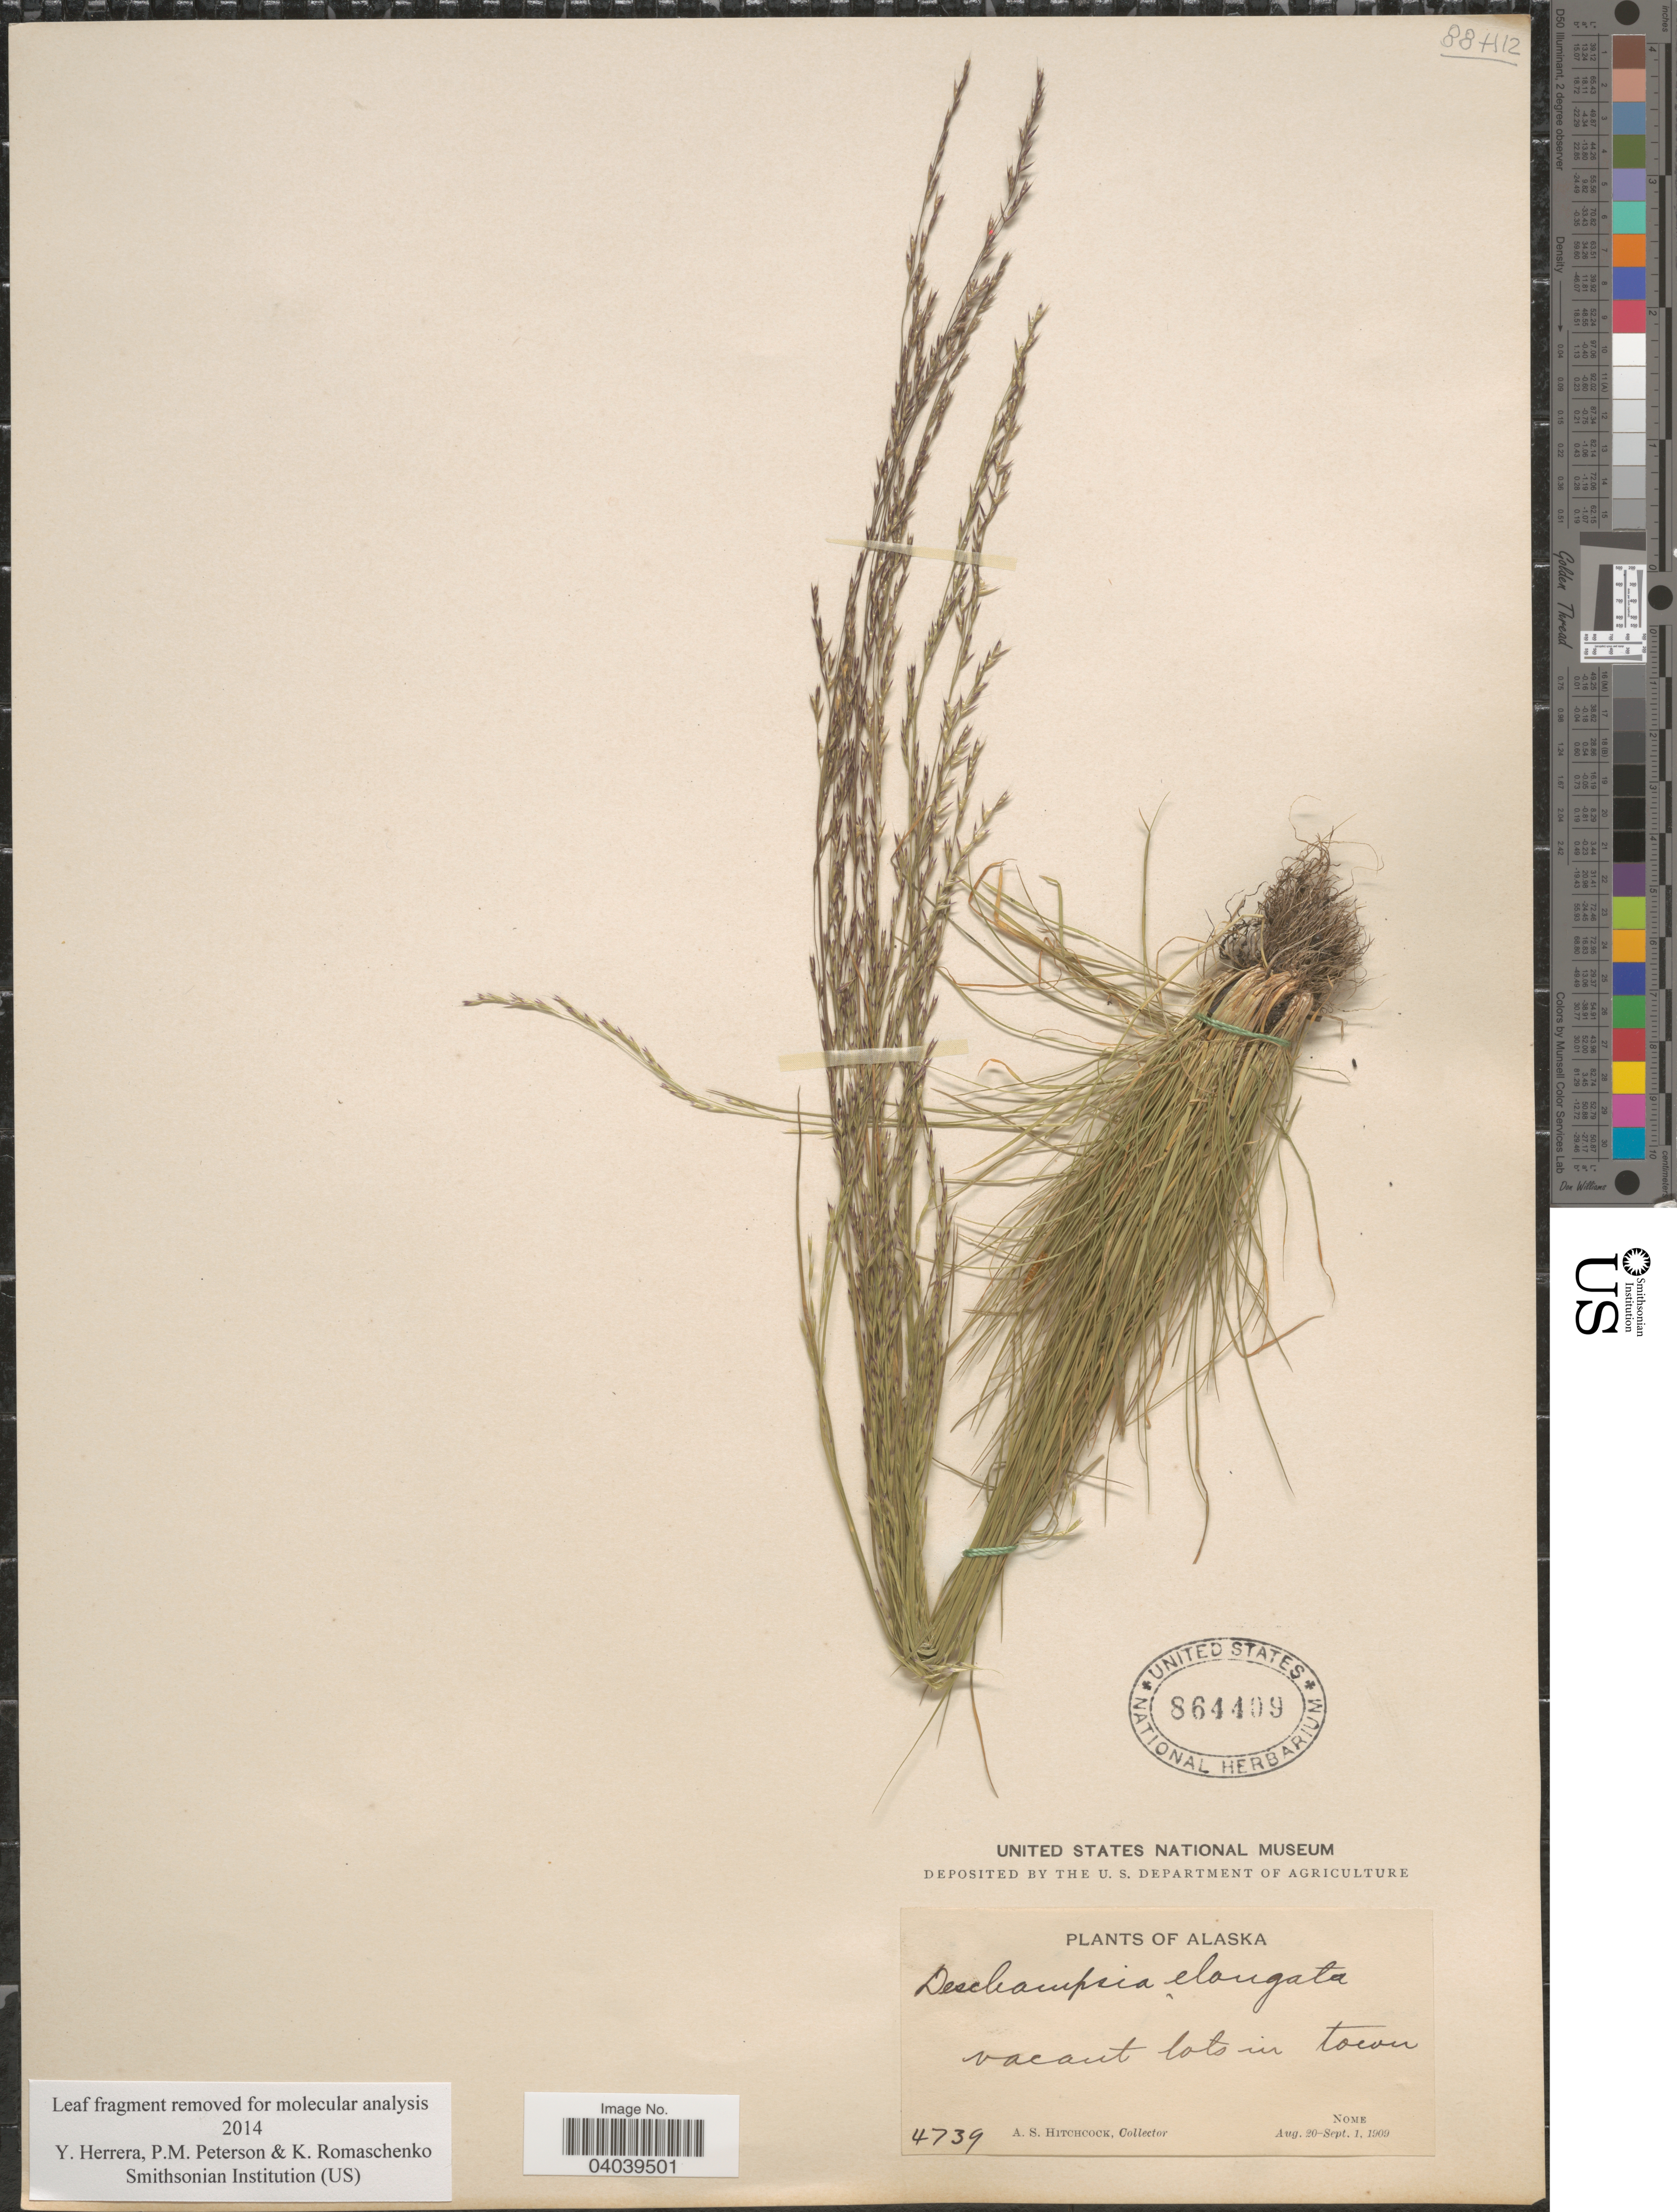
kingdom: Plantae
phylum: Tracheophyta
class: Liliopsida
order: Poales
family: Poaceae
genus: Deschampsia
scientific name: Deschampsia elongata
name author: (Hook.) Munro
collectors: A. S. Hitchcock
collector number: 4739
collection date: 1909-08-20/1909-09-01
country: United States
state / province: Alaska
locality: Nome.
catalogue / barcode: US 864409